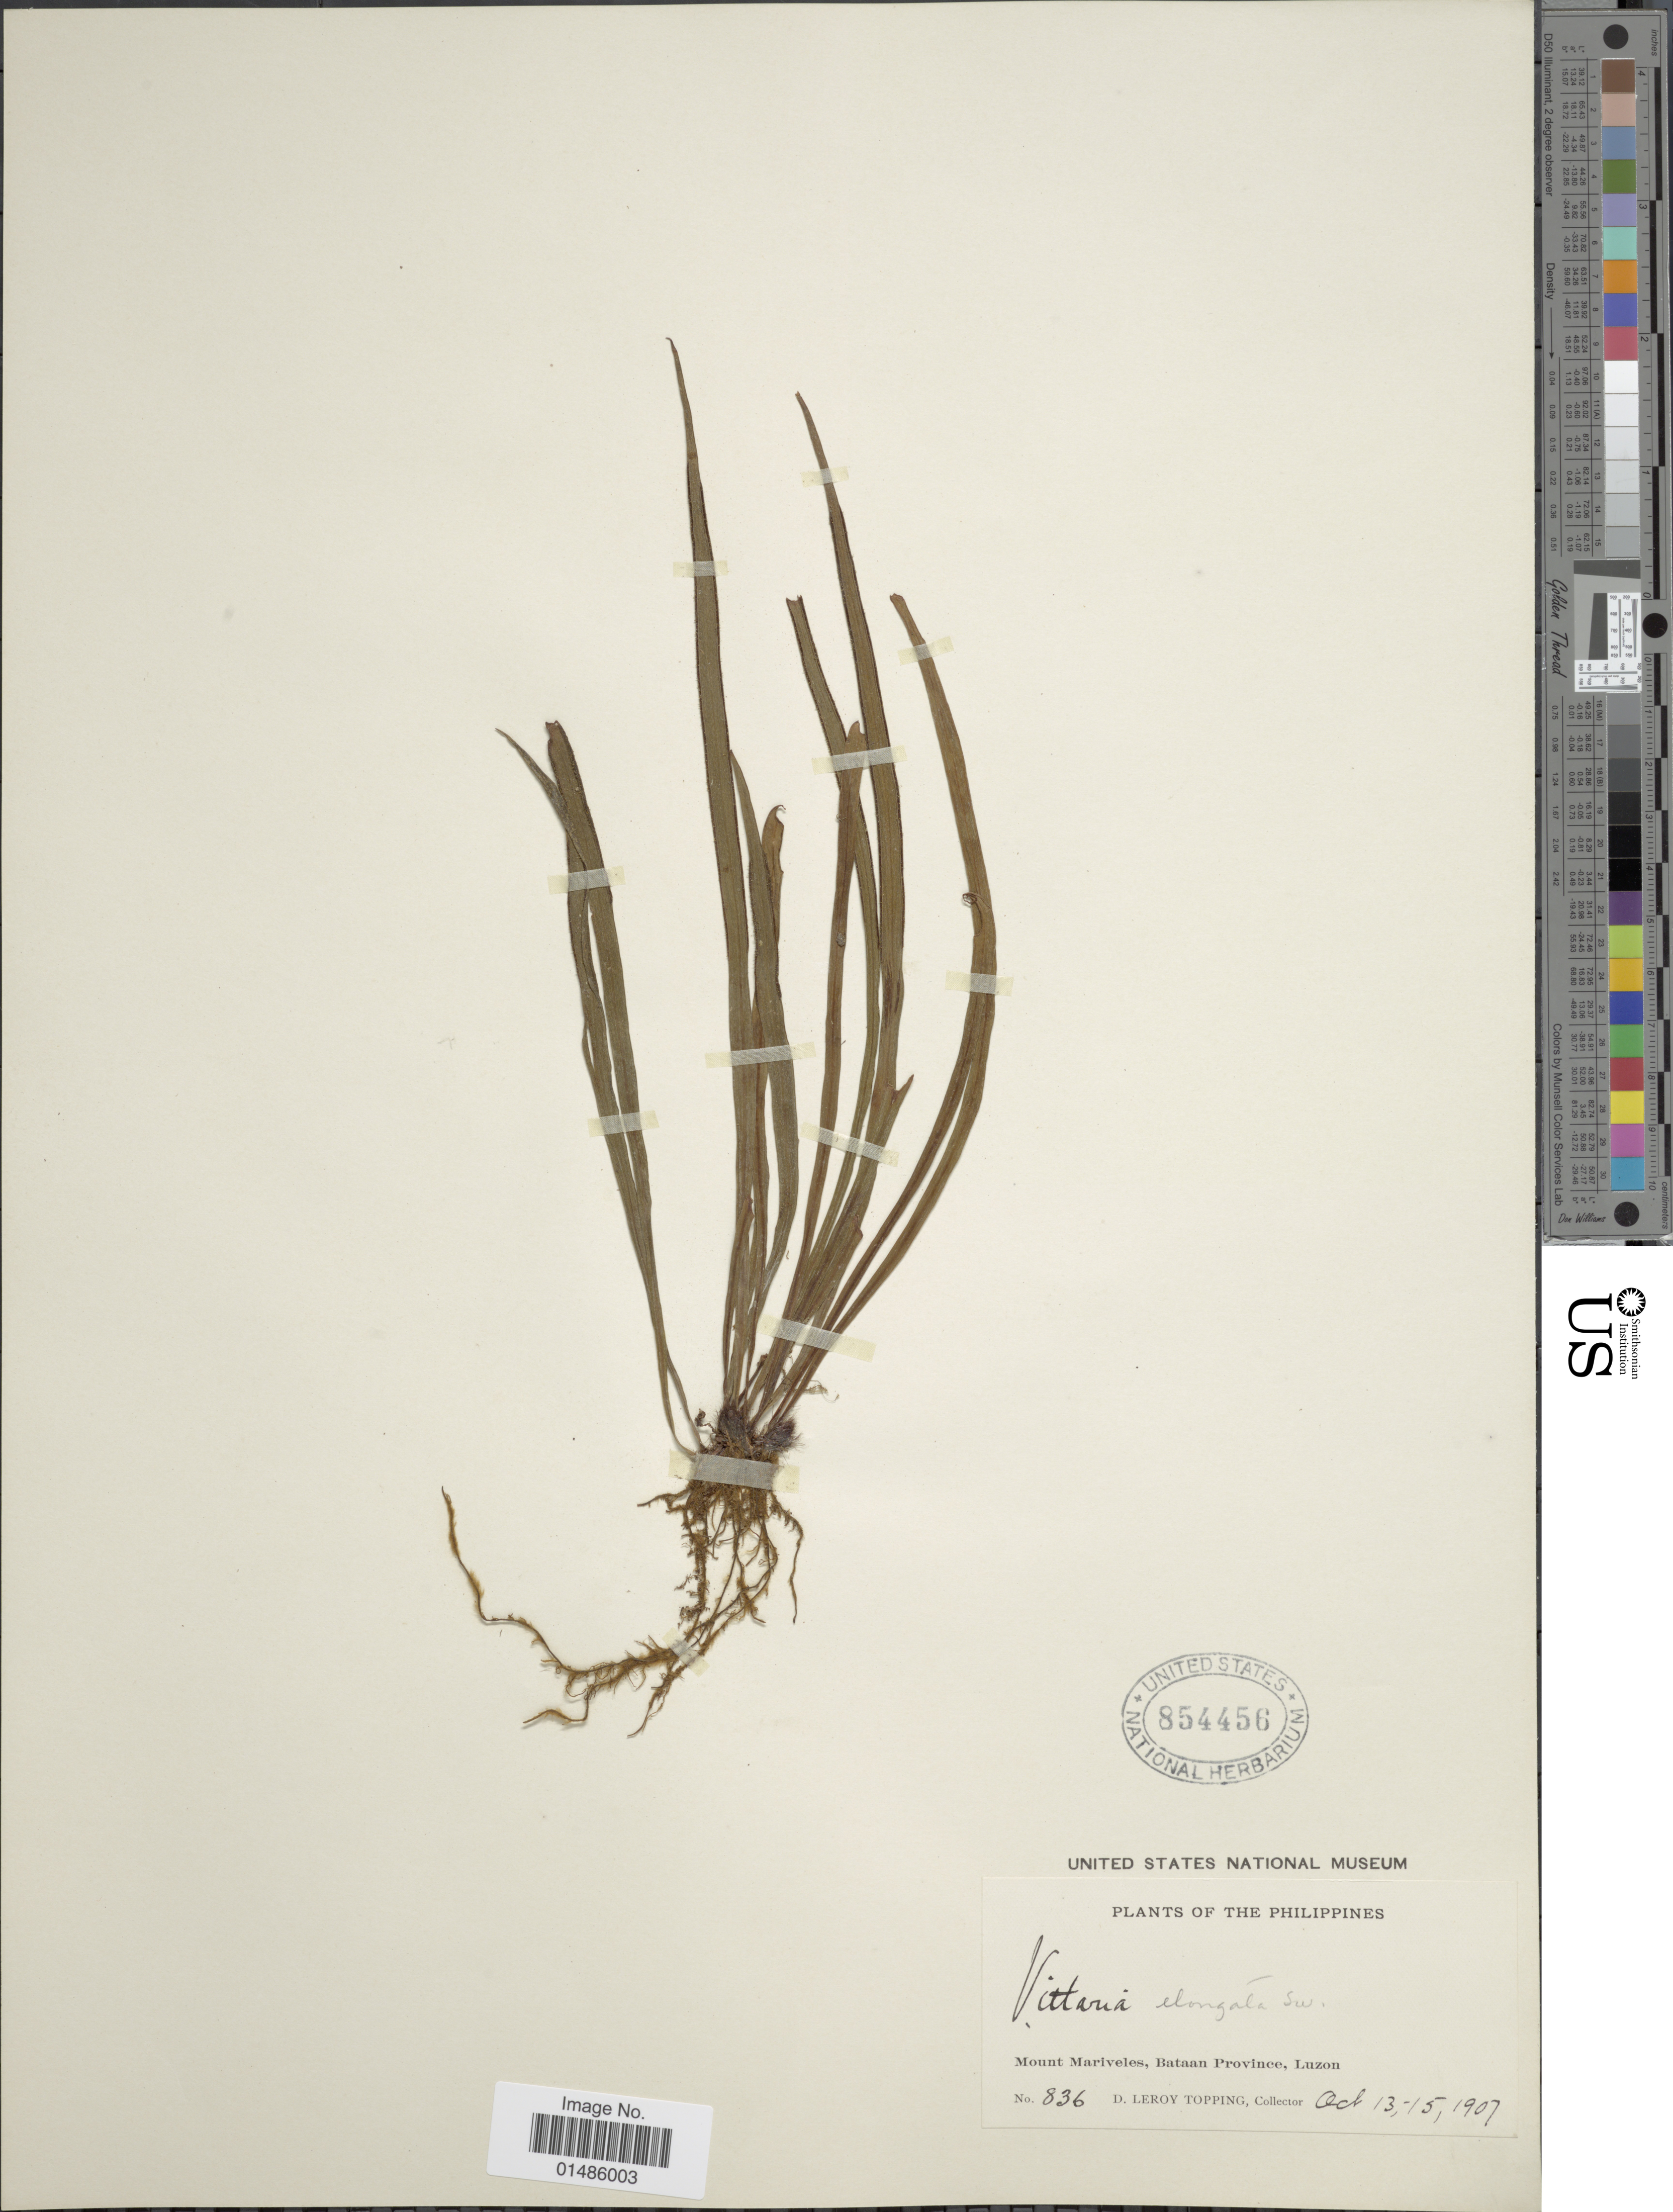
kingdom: Plantae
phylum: Tracheophyta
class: Polypodiopsida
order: Polypodiales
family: Pteridaceae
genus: Haplopteris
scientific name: Haplopteris elongata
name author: (Sw.) Crane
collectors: D. L. Topping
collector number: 836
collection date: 1907-10-13/1907-10-15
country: Philippines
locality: Mount Mariveles, Bataan Province, Luzon.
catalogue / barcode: US 854456